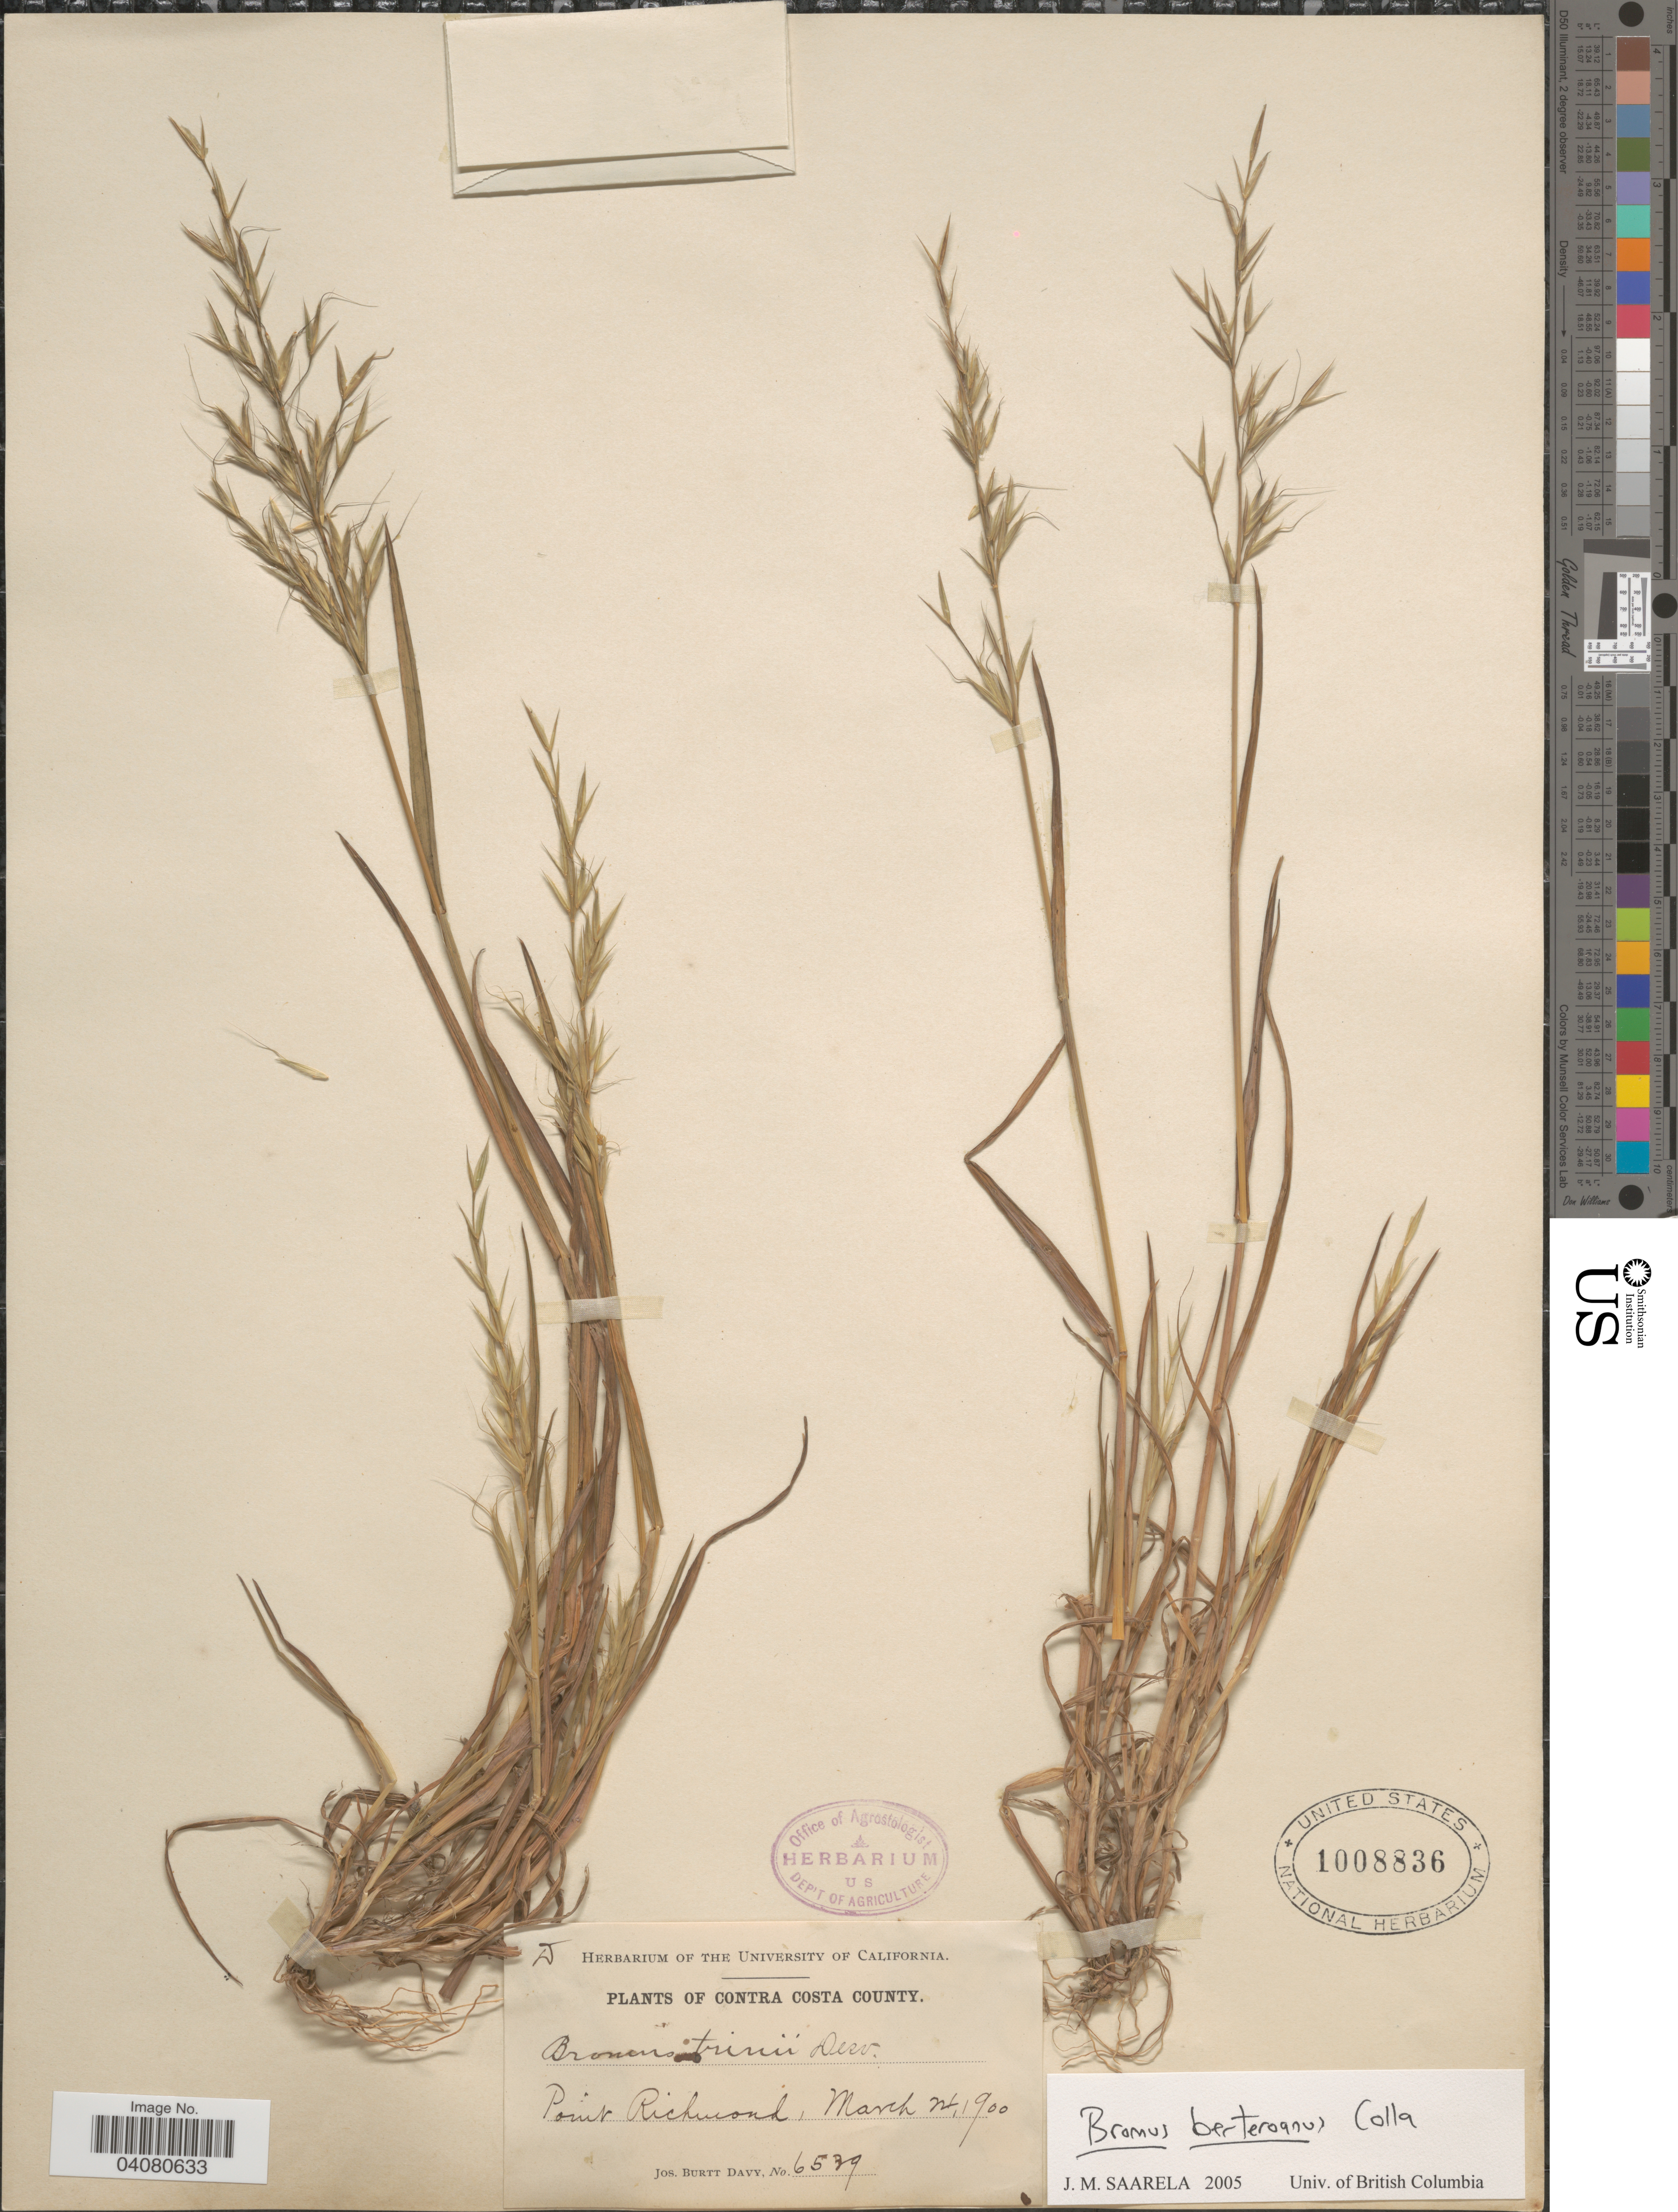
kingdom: Plantae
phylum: Tracheophyta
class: Liliopsida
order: Poales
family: Poaceae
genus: Bromus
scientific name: Bromus berteroanus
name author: Colla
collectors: J. Burtt Davy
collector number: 6539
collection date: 1900-03-24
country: United States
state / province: California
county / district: Contra Costa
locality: Contra Costa County. Point Richmond.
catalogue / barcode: US 1008836